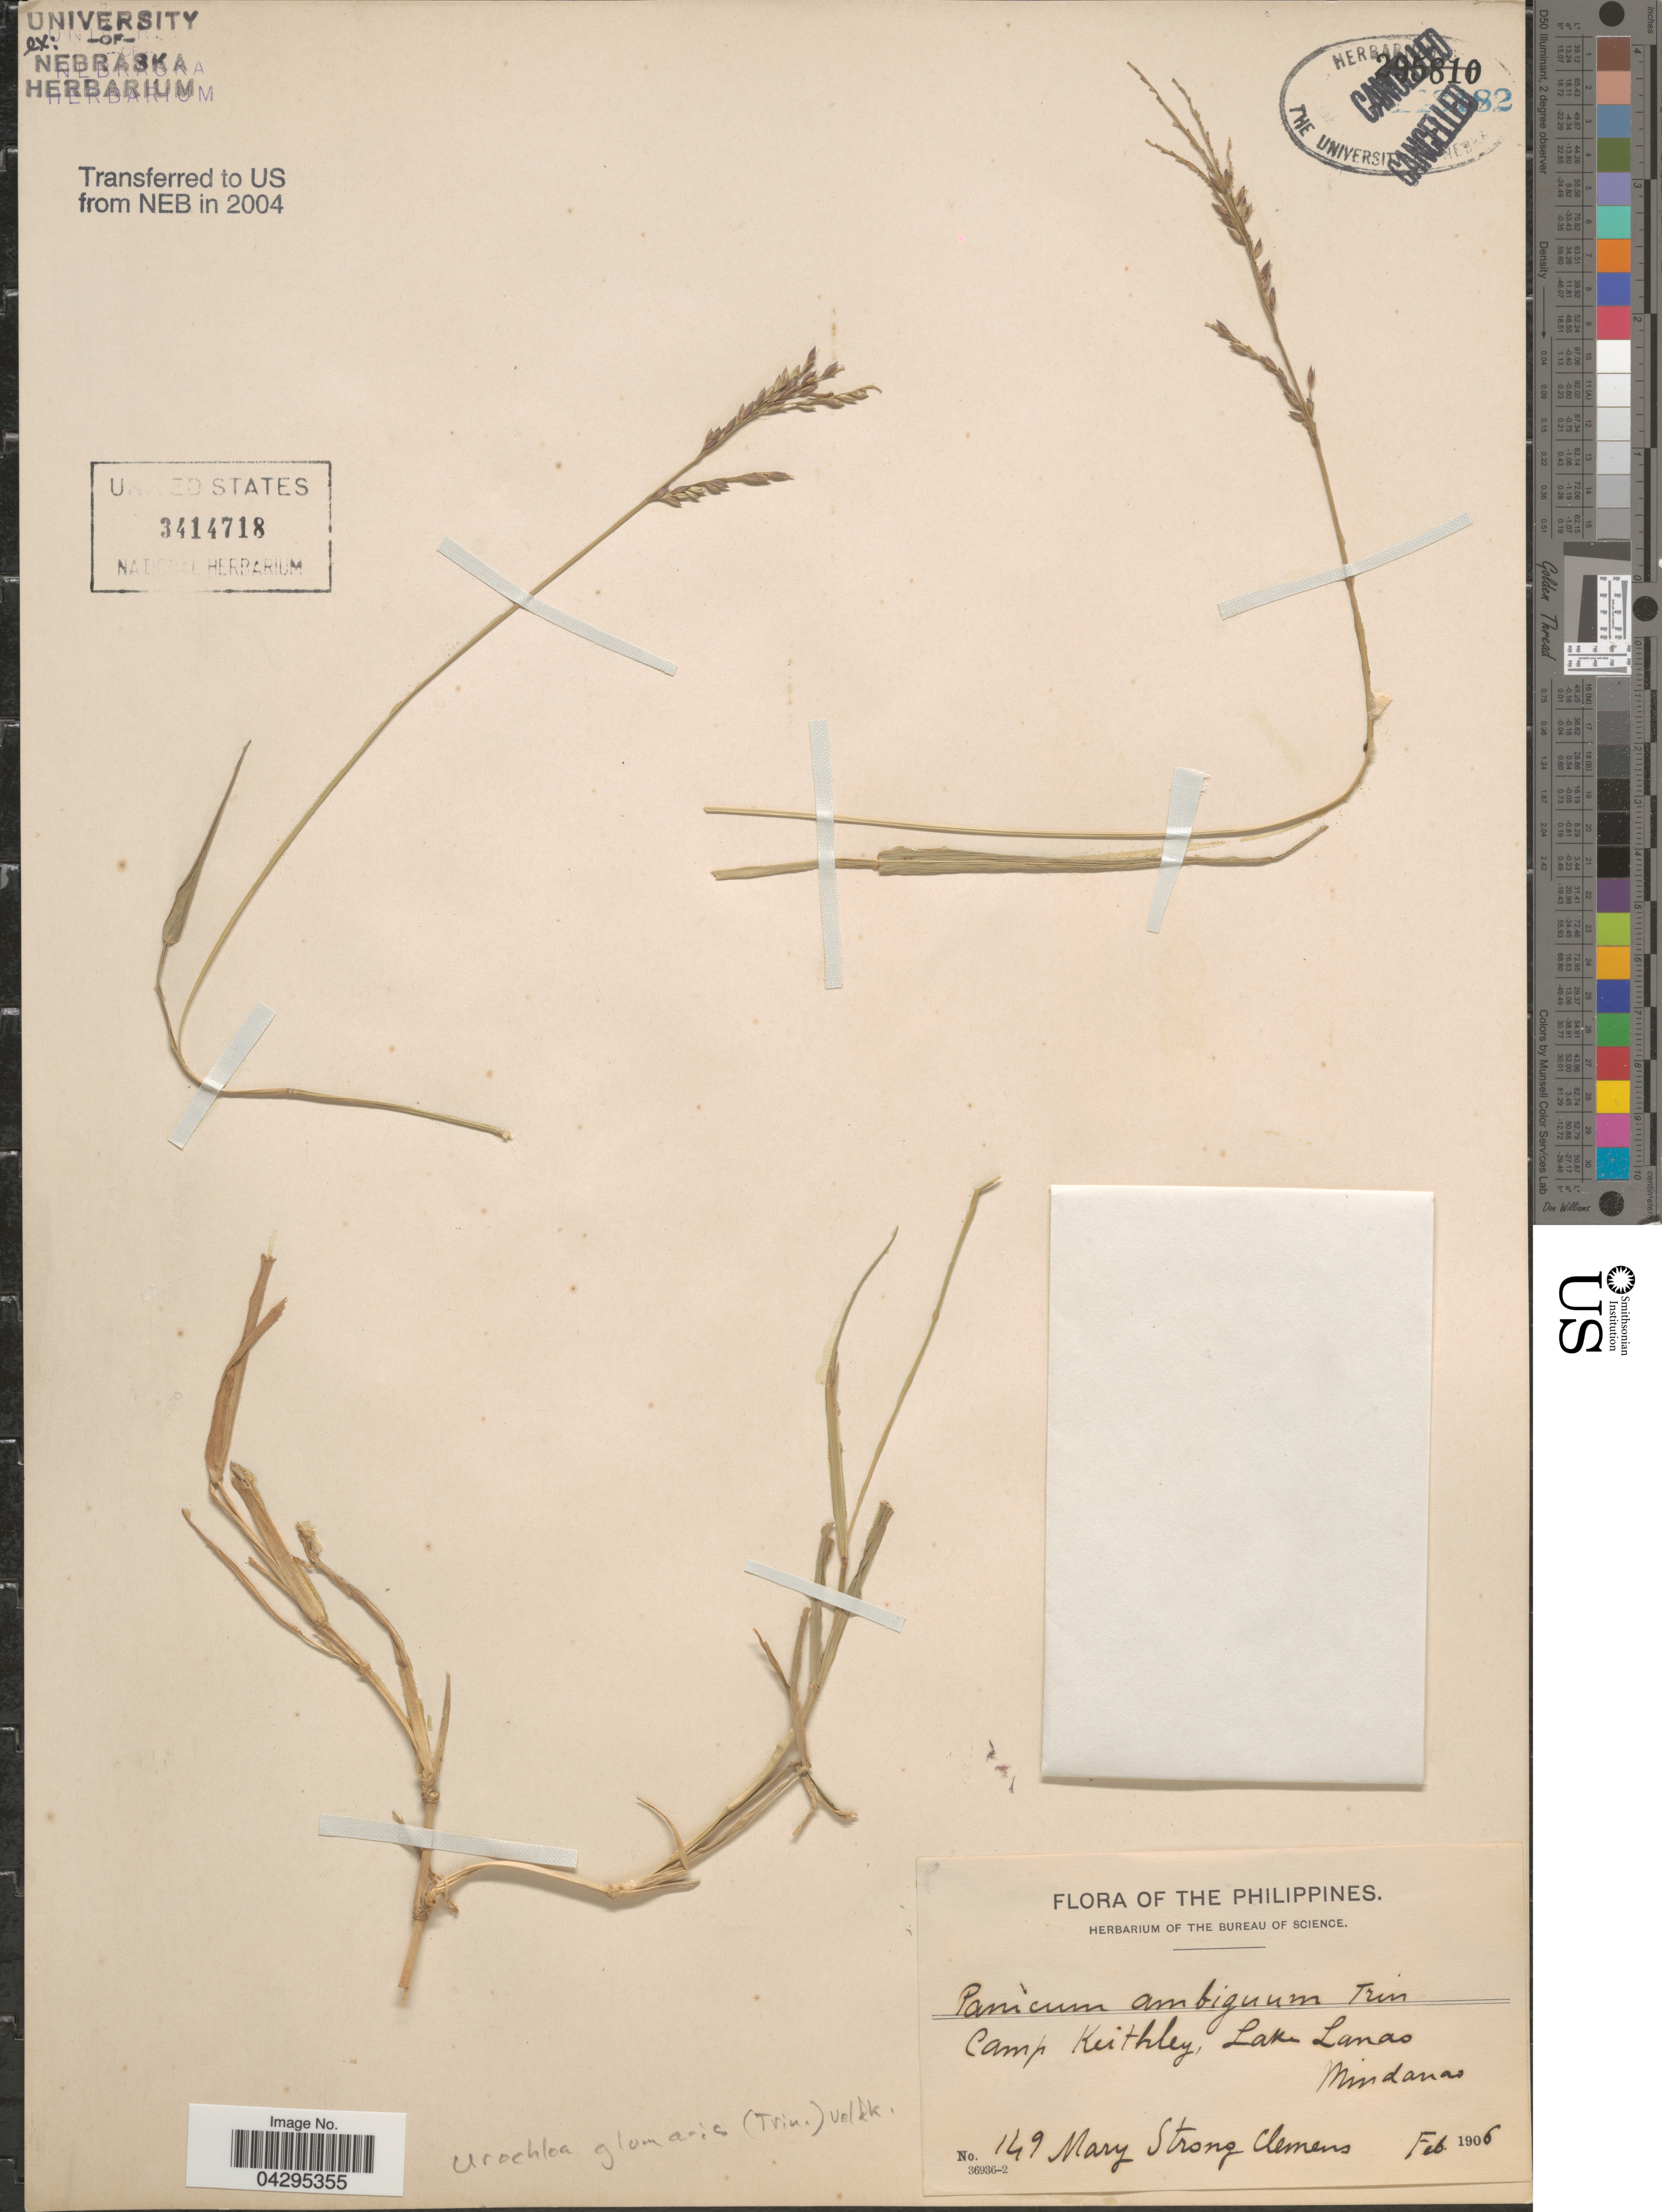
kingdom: Plantae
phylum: Tracheophyta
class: Liliopsida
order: Poales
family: Poaceae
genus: Urochloa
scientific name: Urochloa glumaris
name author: (Trin.) Veldkamp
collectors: M. S. Clemens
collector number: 149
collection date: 1906-02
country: Philippines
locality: Camp Keithley, Lake Lanao. Mindanao.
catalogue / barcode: US 3414718